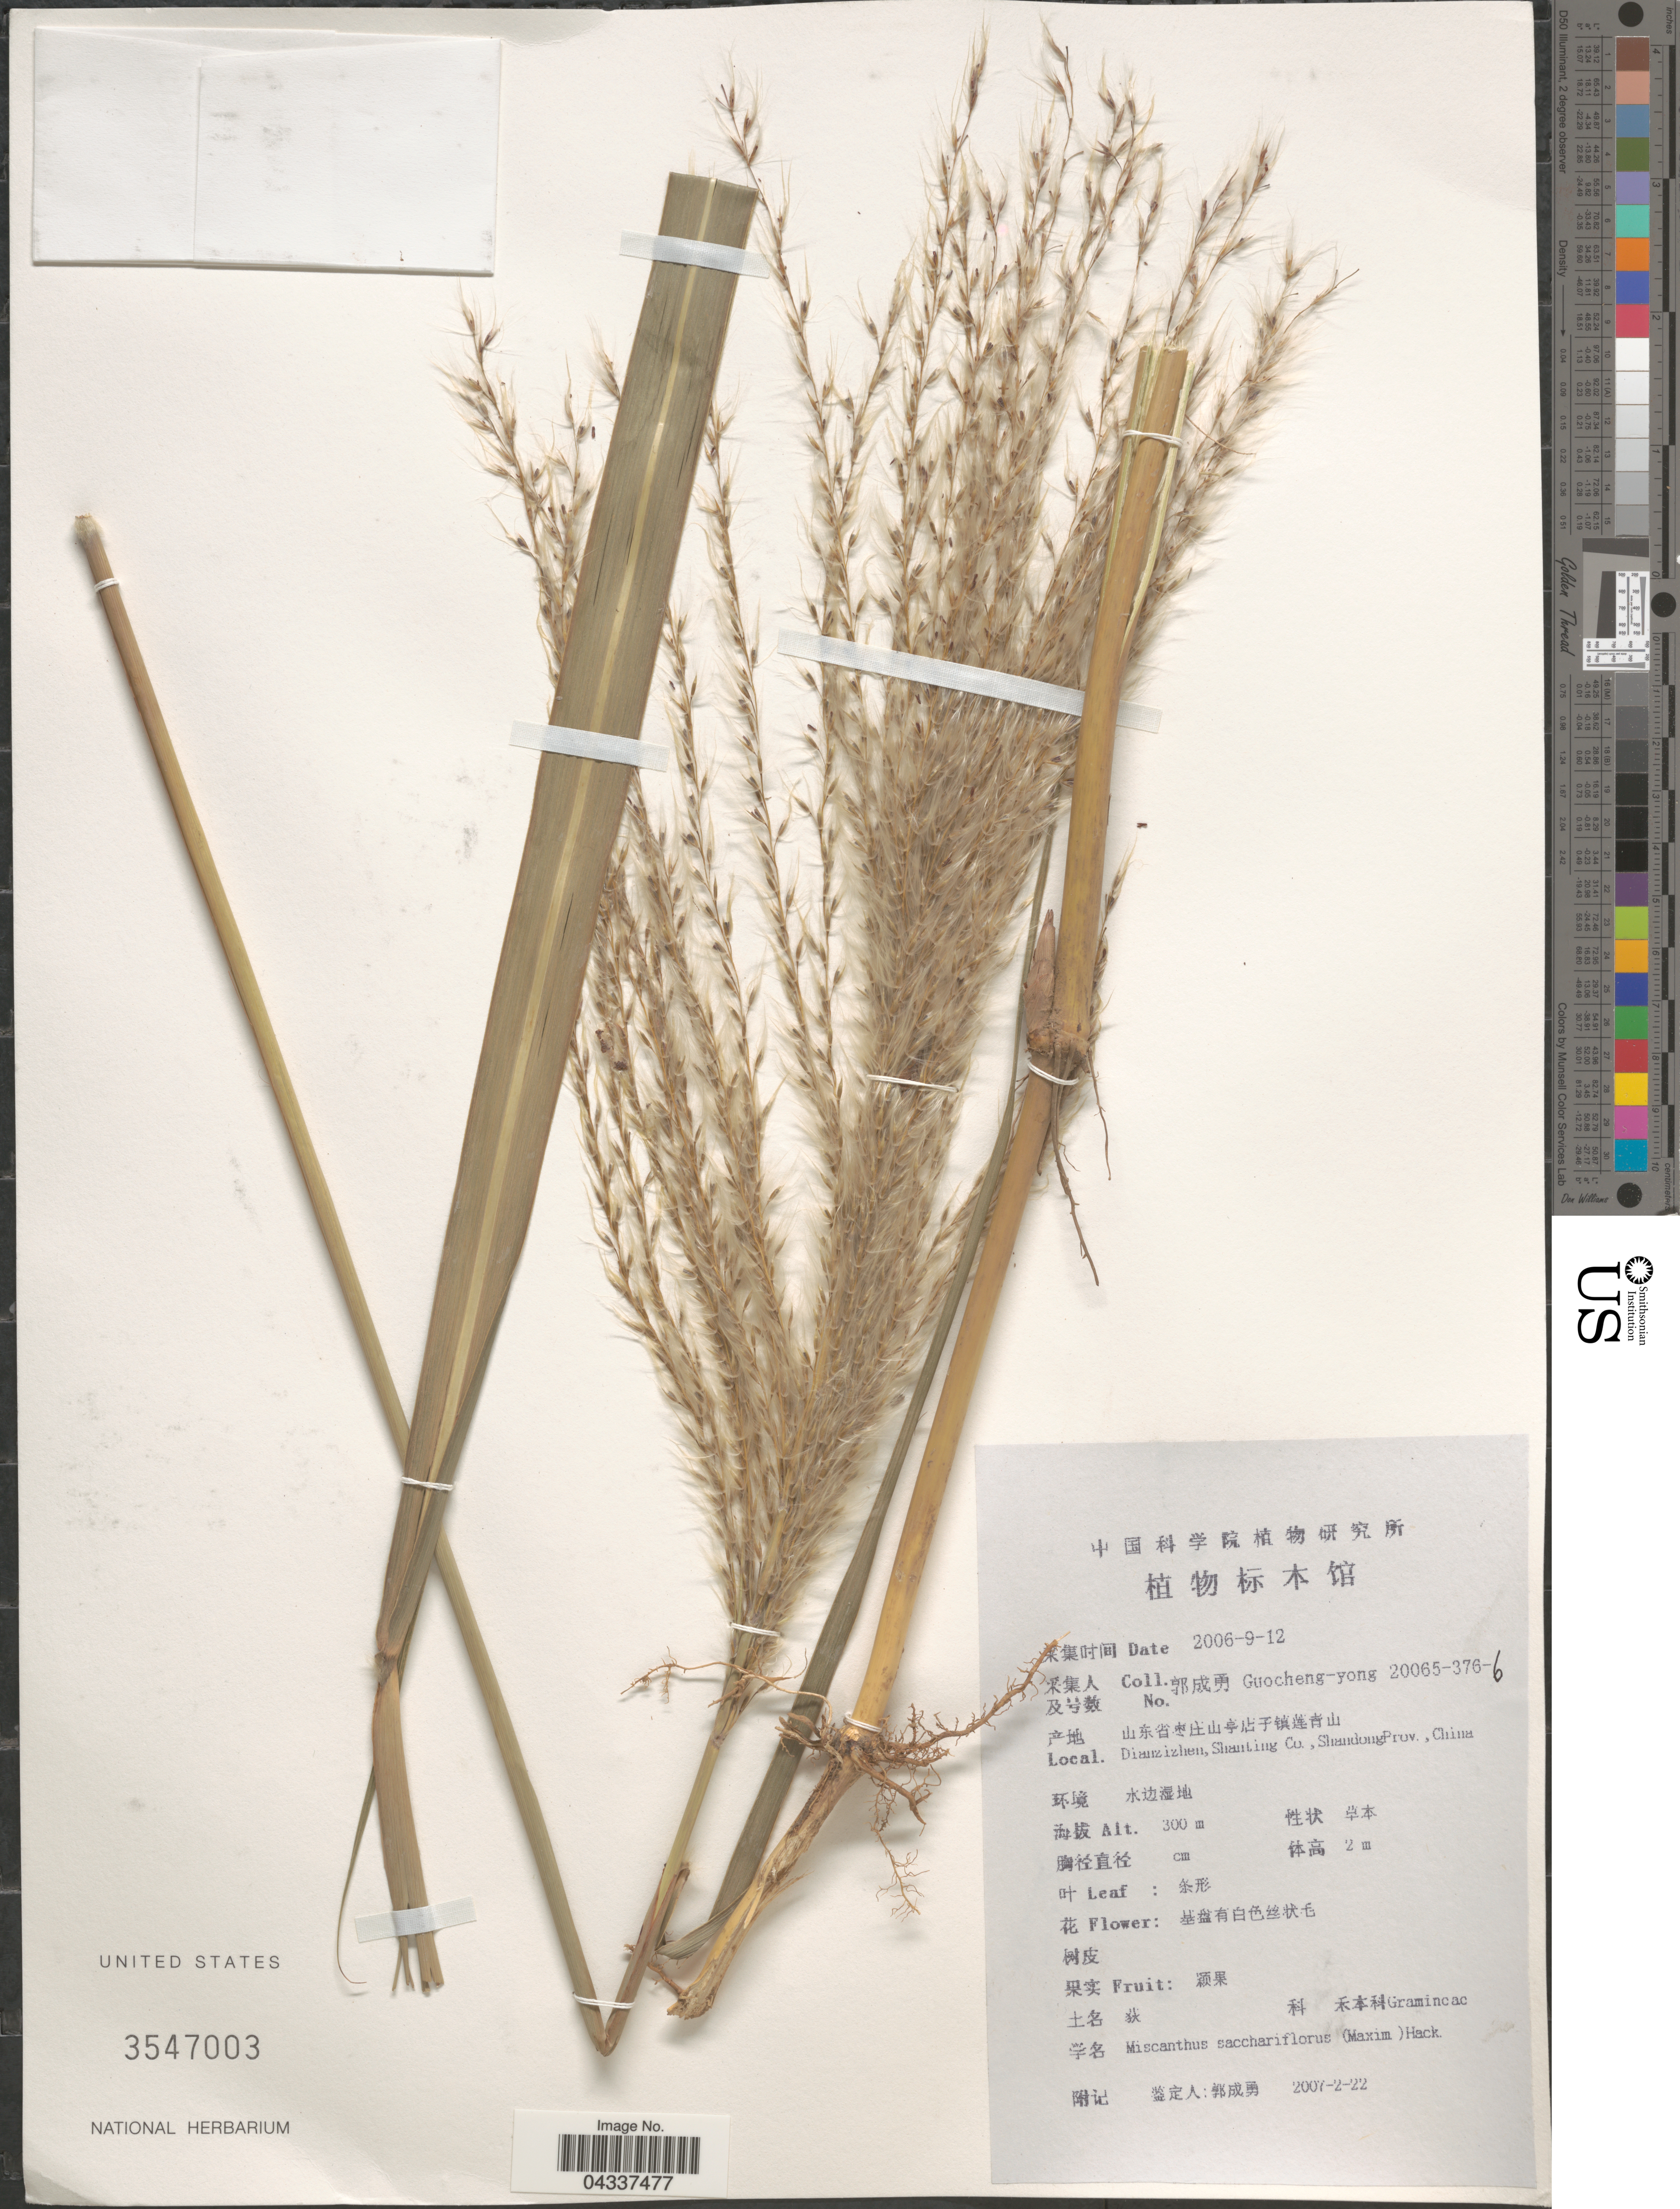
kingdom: Plantae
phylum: Tracheophyta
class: Liliopsida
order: Poales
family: Poaceae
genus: Miscanthus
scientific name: Miscanthus sacchariflorus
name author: (Maxim.) Hack.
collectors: Goucheng-yong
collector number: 20065-376-6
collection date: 2006-09-12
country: China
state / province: Shandong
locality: X. Dianzizhen, Shanting Co.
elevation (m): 300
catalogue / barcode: US 3547003